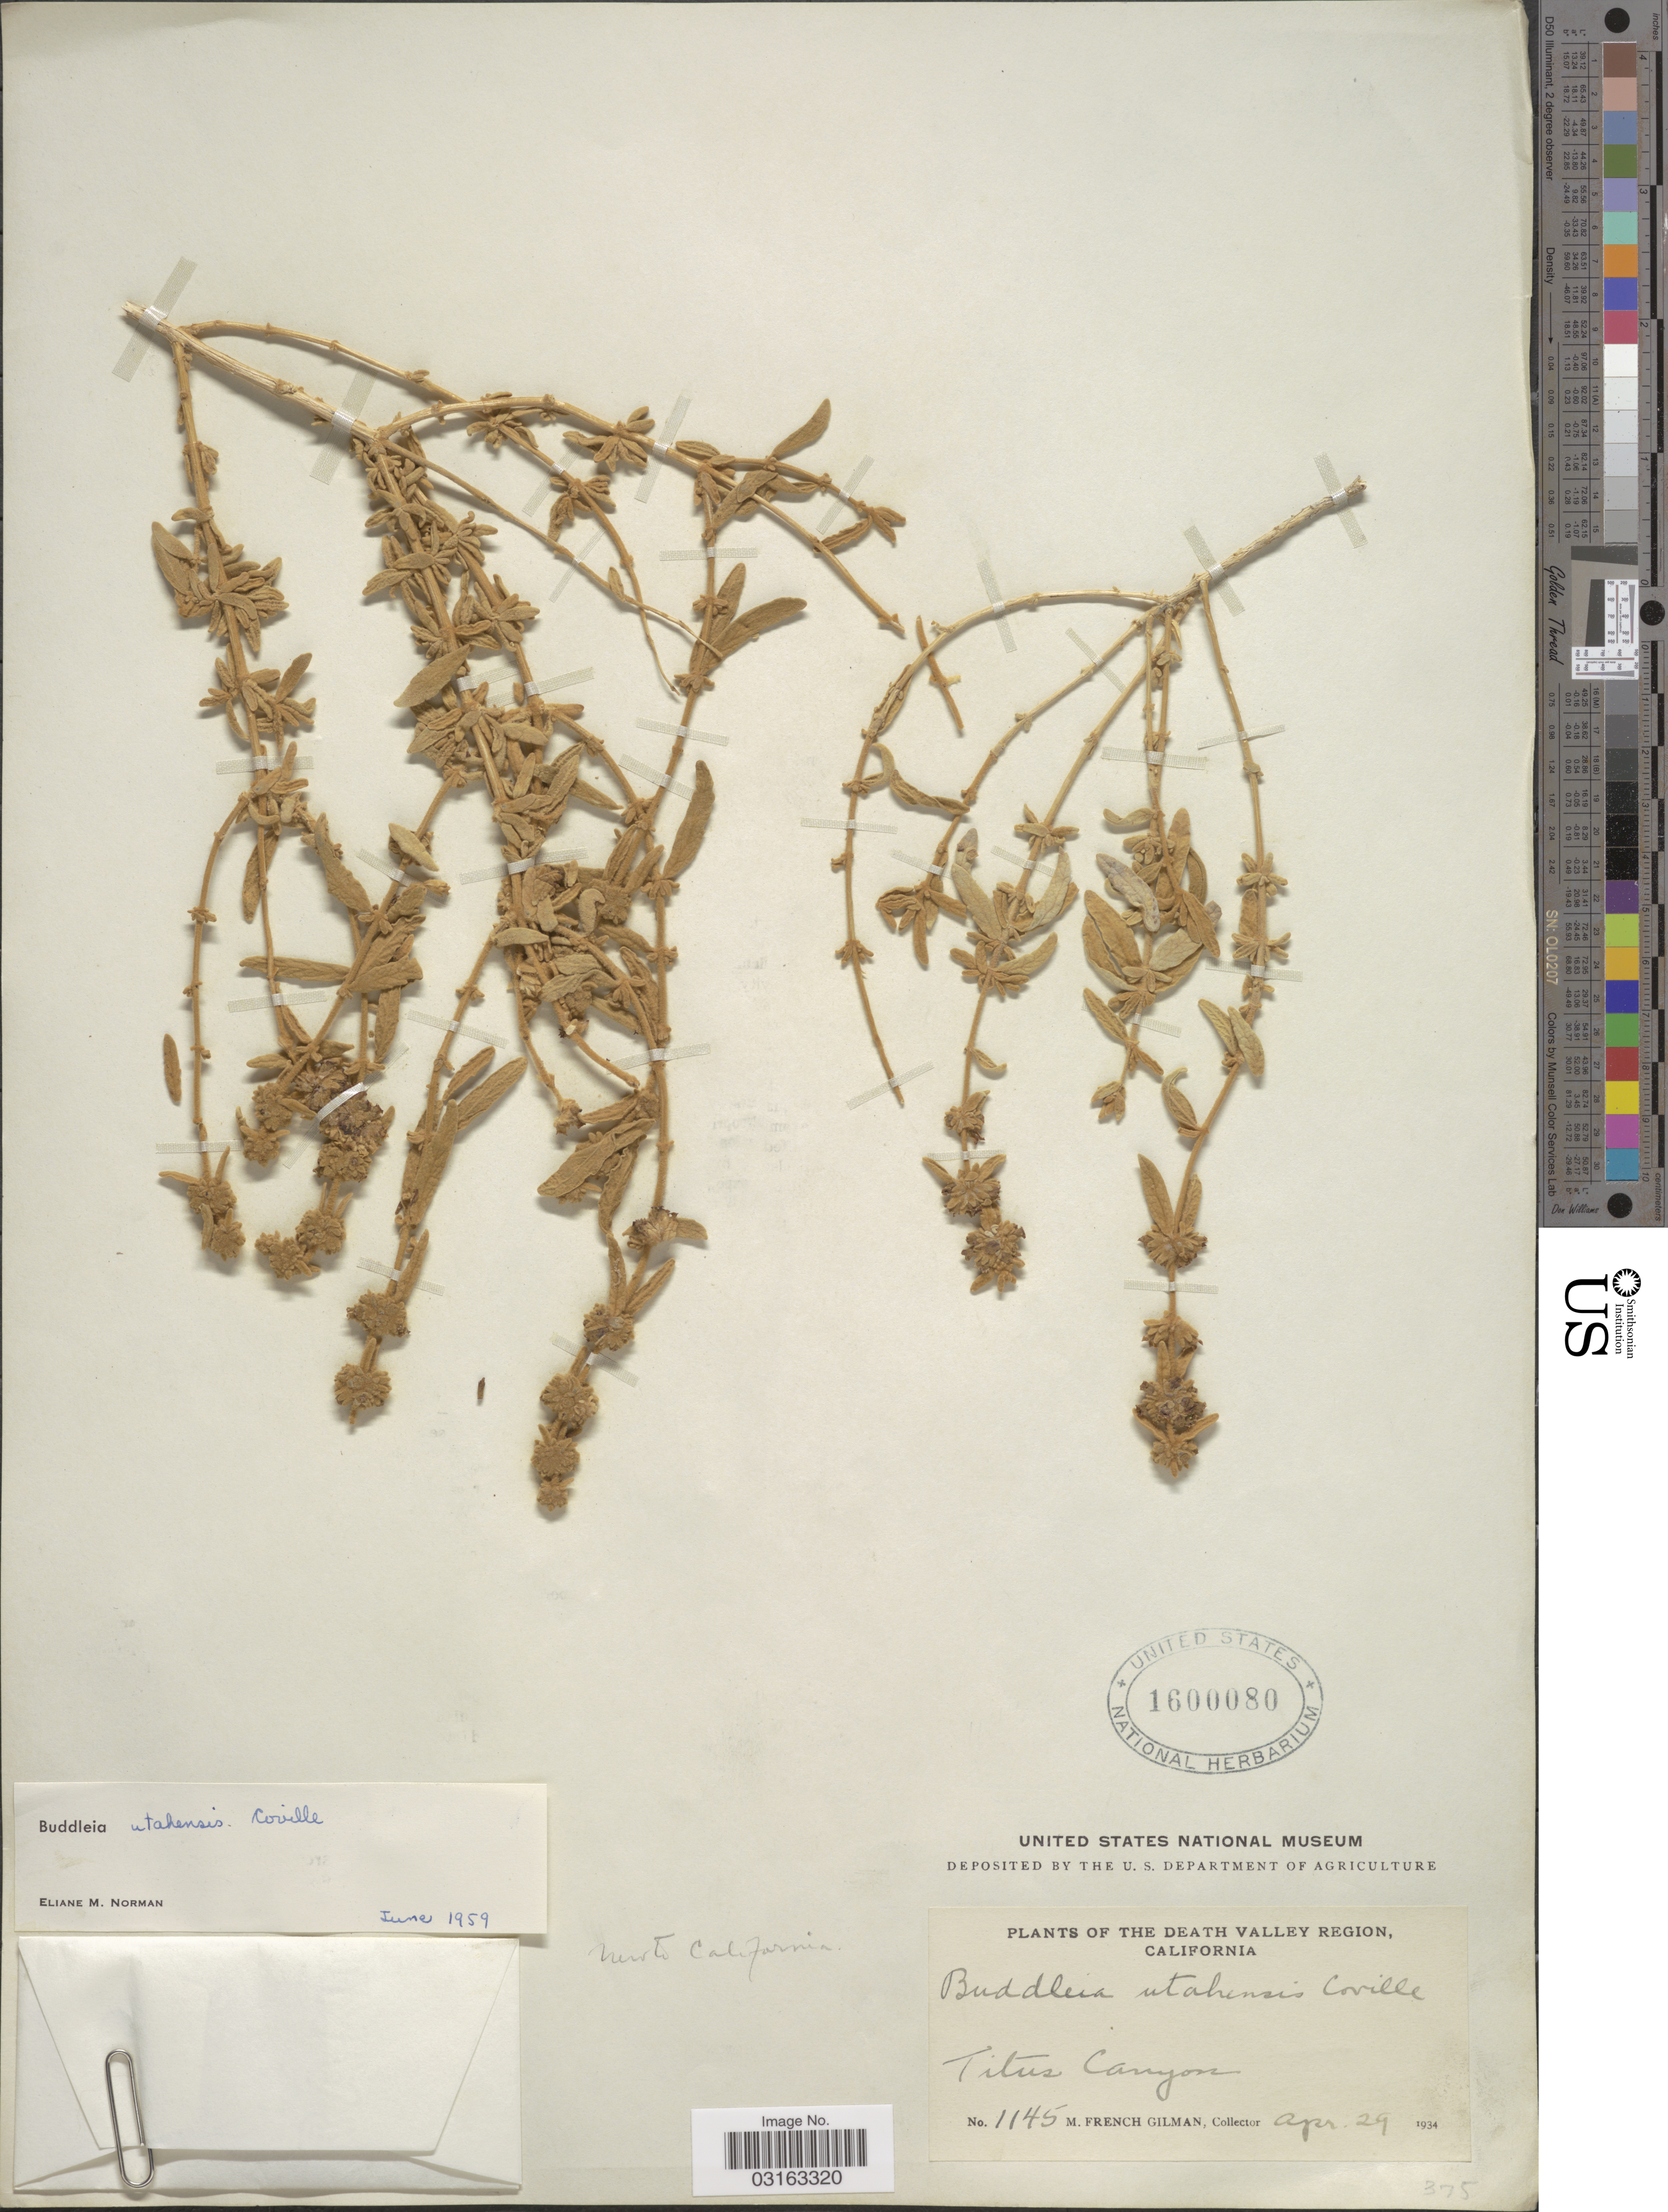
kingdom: Plantae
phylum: Tracheophyta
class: Magnoliopsida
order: Lamiales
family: Scrophulariaceae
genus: Buddleja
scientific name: Buddleja utahensis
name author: Coville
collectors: M. F. Gilman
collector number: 1145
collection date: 1934-04-29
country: United States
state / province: California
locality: Death Valley Region. Titus Canyon.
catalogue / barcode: US 1600080